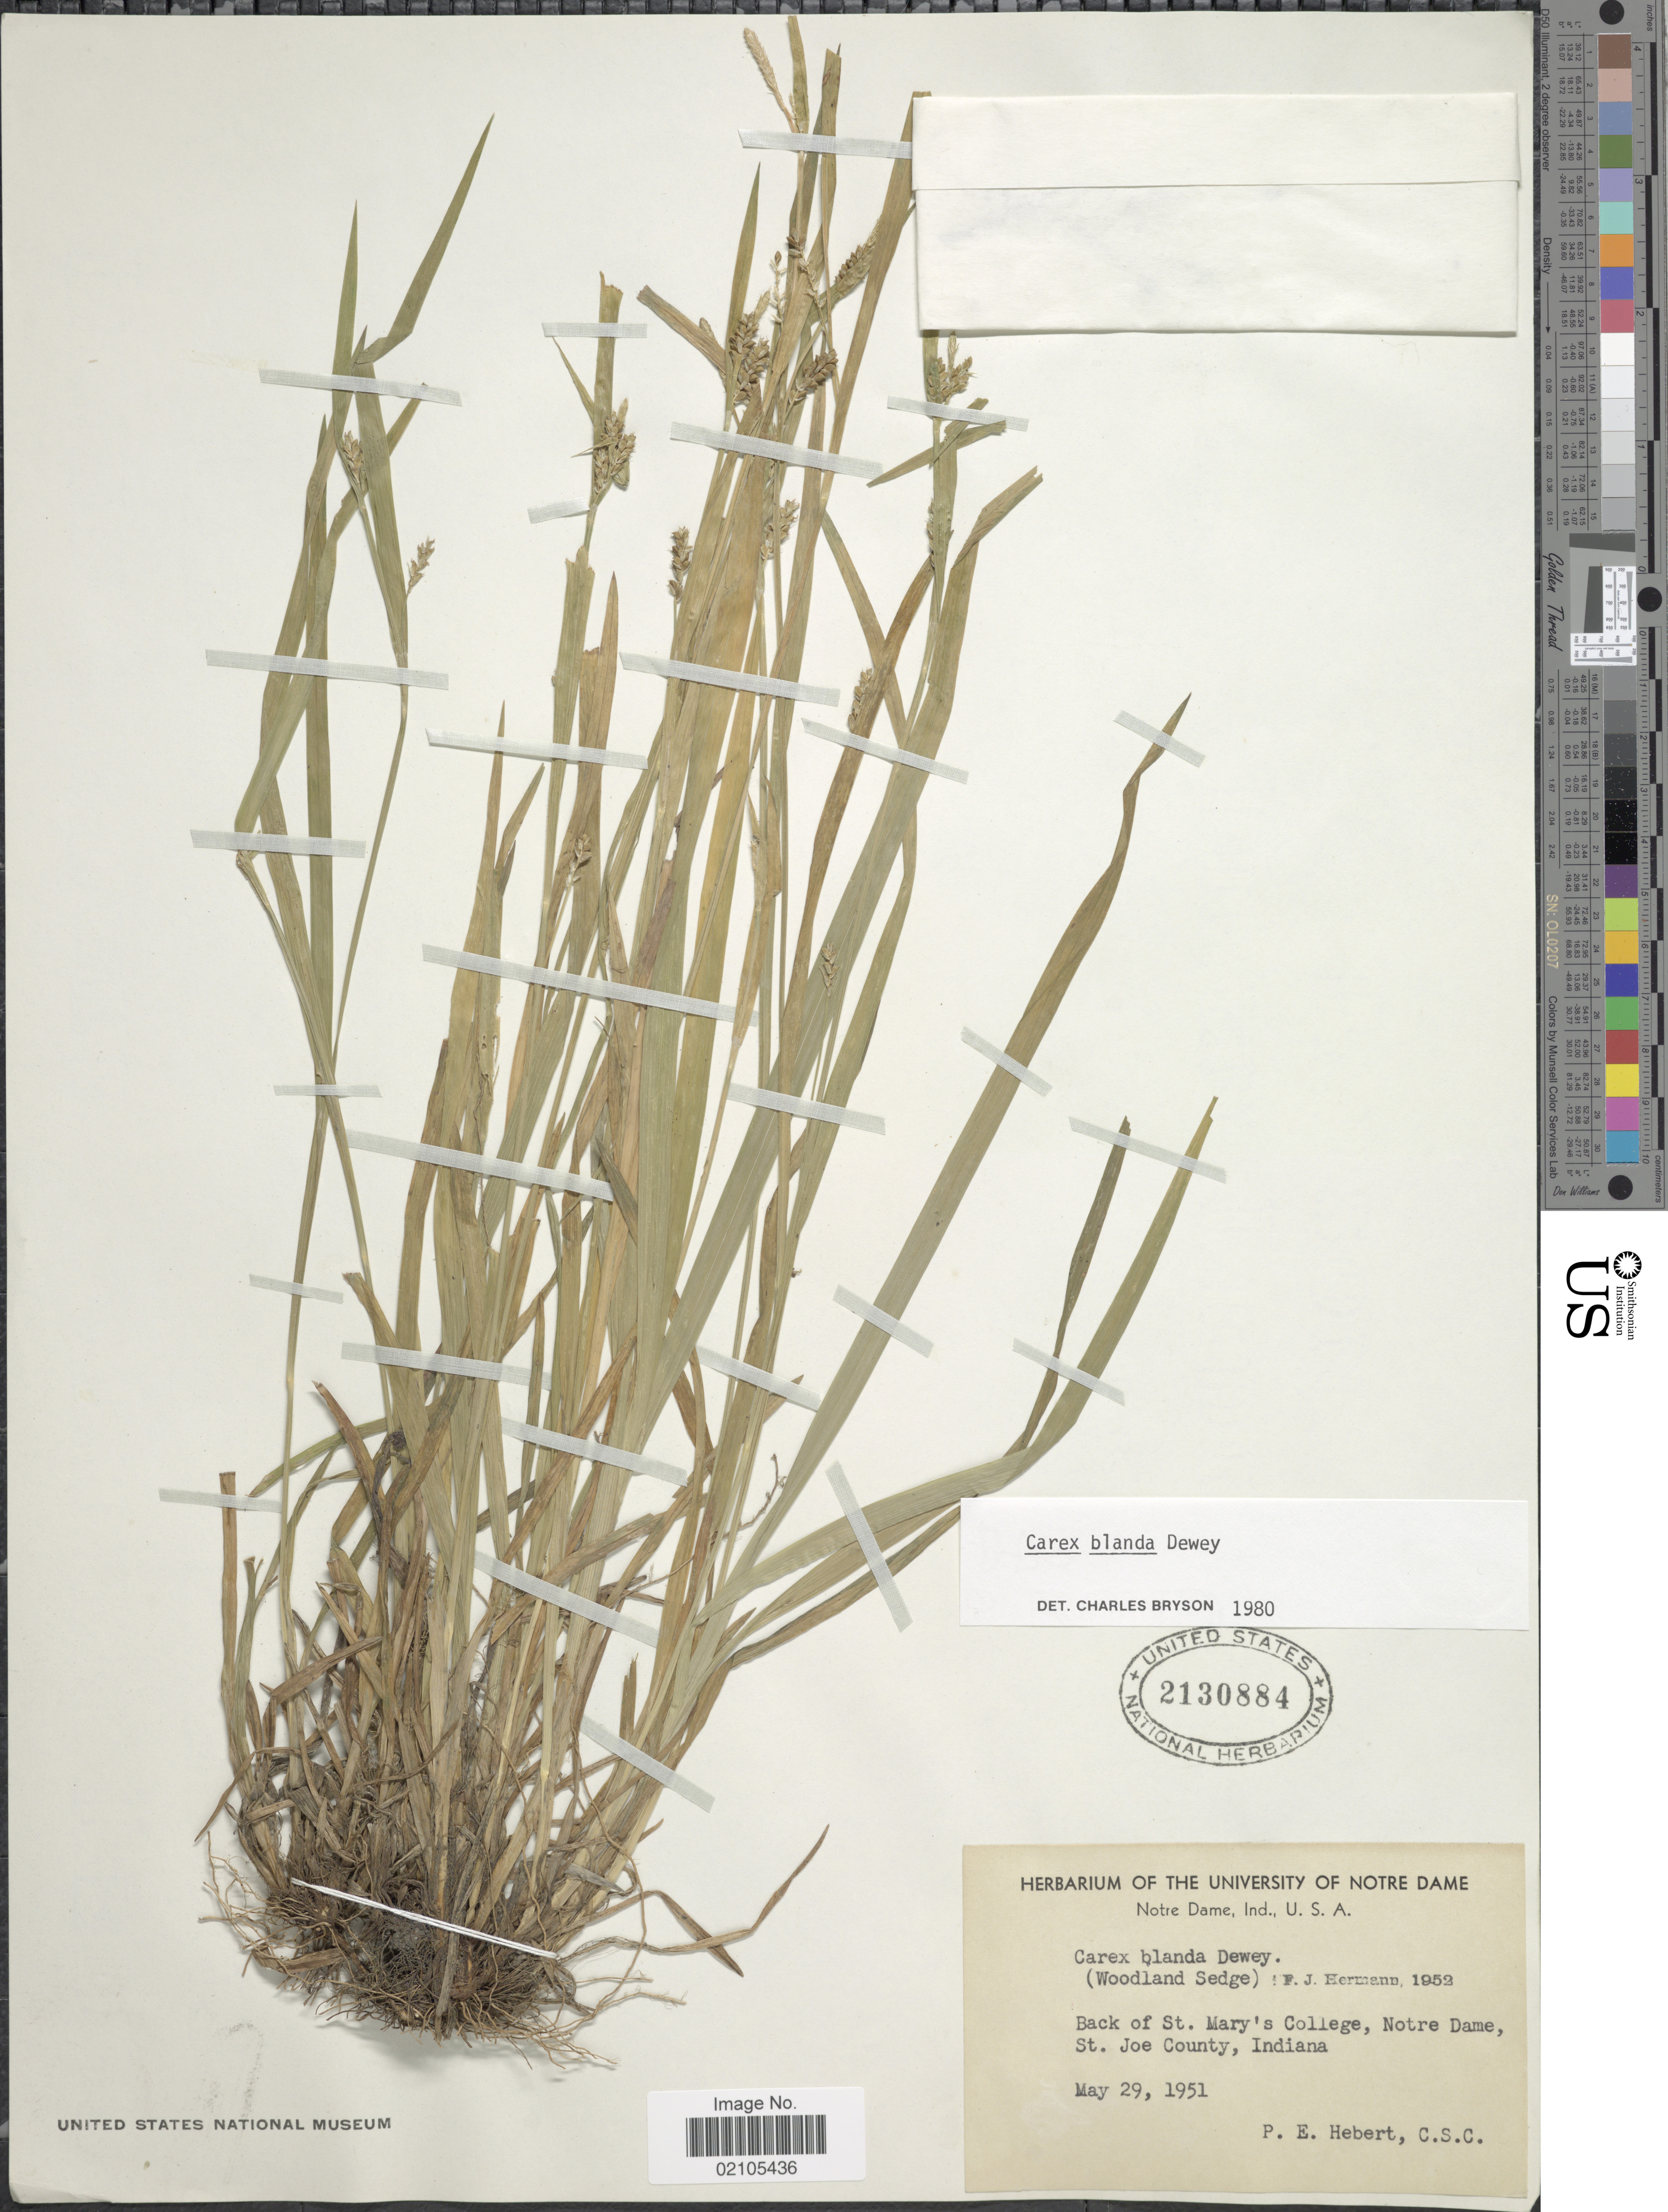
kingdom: Plantae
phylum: Tracheophyta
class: Liliopsida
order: Poales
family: Cyperaceae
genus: Carex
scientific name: Carex blanda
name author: Dewey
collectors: P. Hebert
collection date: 1951-05-29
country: United States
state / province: Indiana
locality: Back of St. Mary's College, Notre Dame, St. Joe County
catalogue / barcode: US 2130884